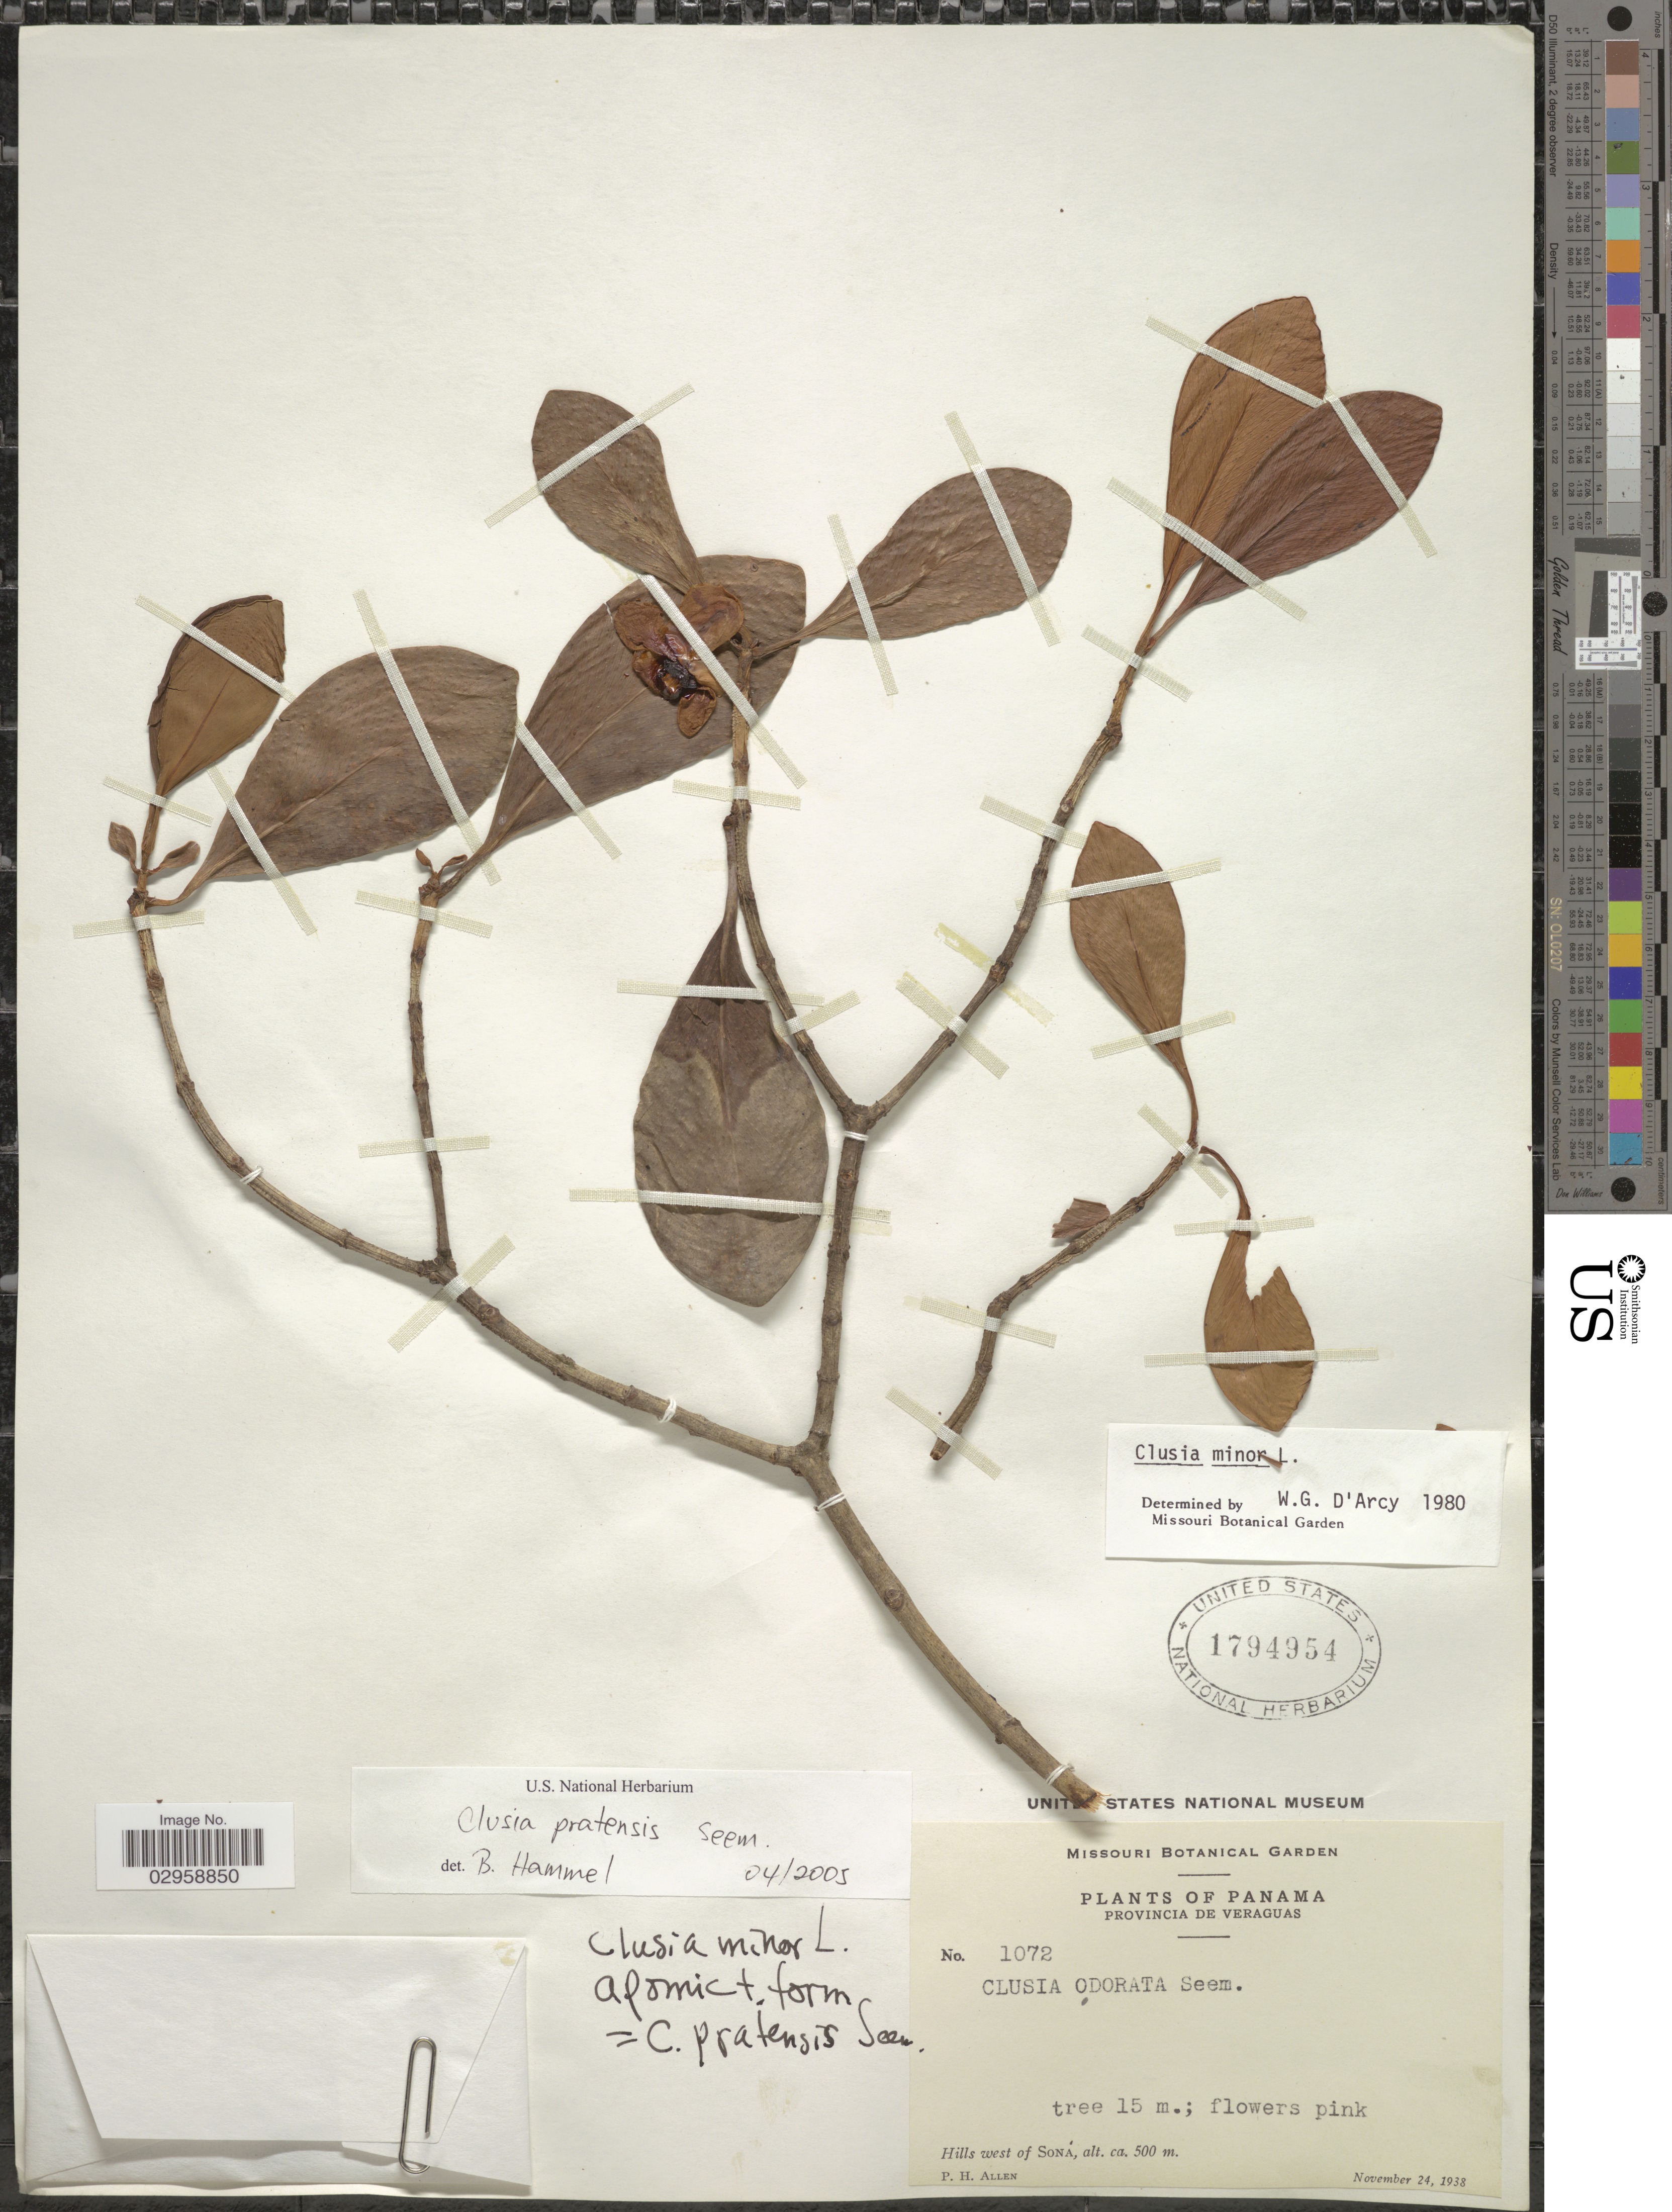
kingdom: Plantae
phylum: Tracheophyta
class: Magnoliopsida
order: Malpighiales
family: Clusiaceae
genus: Clusia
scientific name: Clusia pratensis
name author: Seem.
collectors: P. H. Allen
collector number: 1072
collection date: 1938-11-24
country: Panama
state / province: Veraguas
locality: Provincia De Veraguas, Hills west of Sona.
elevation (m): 500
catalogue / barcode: US 1794954